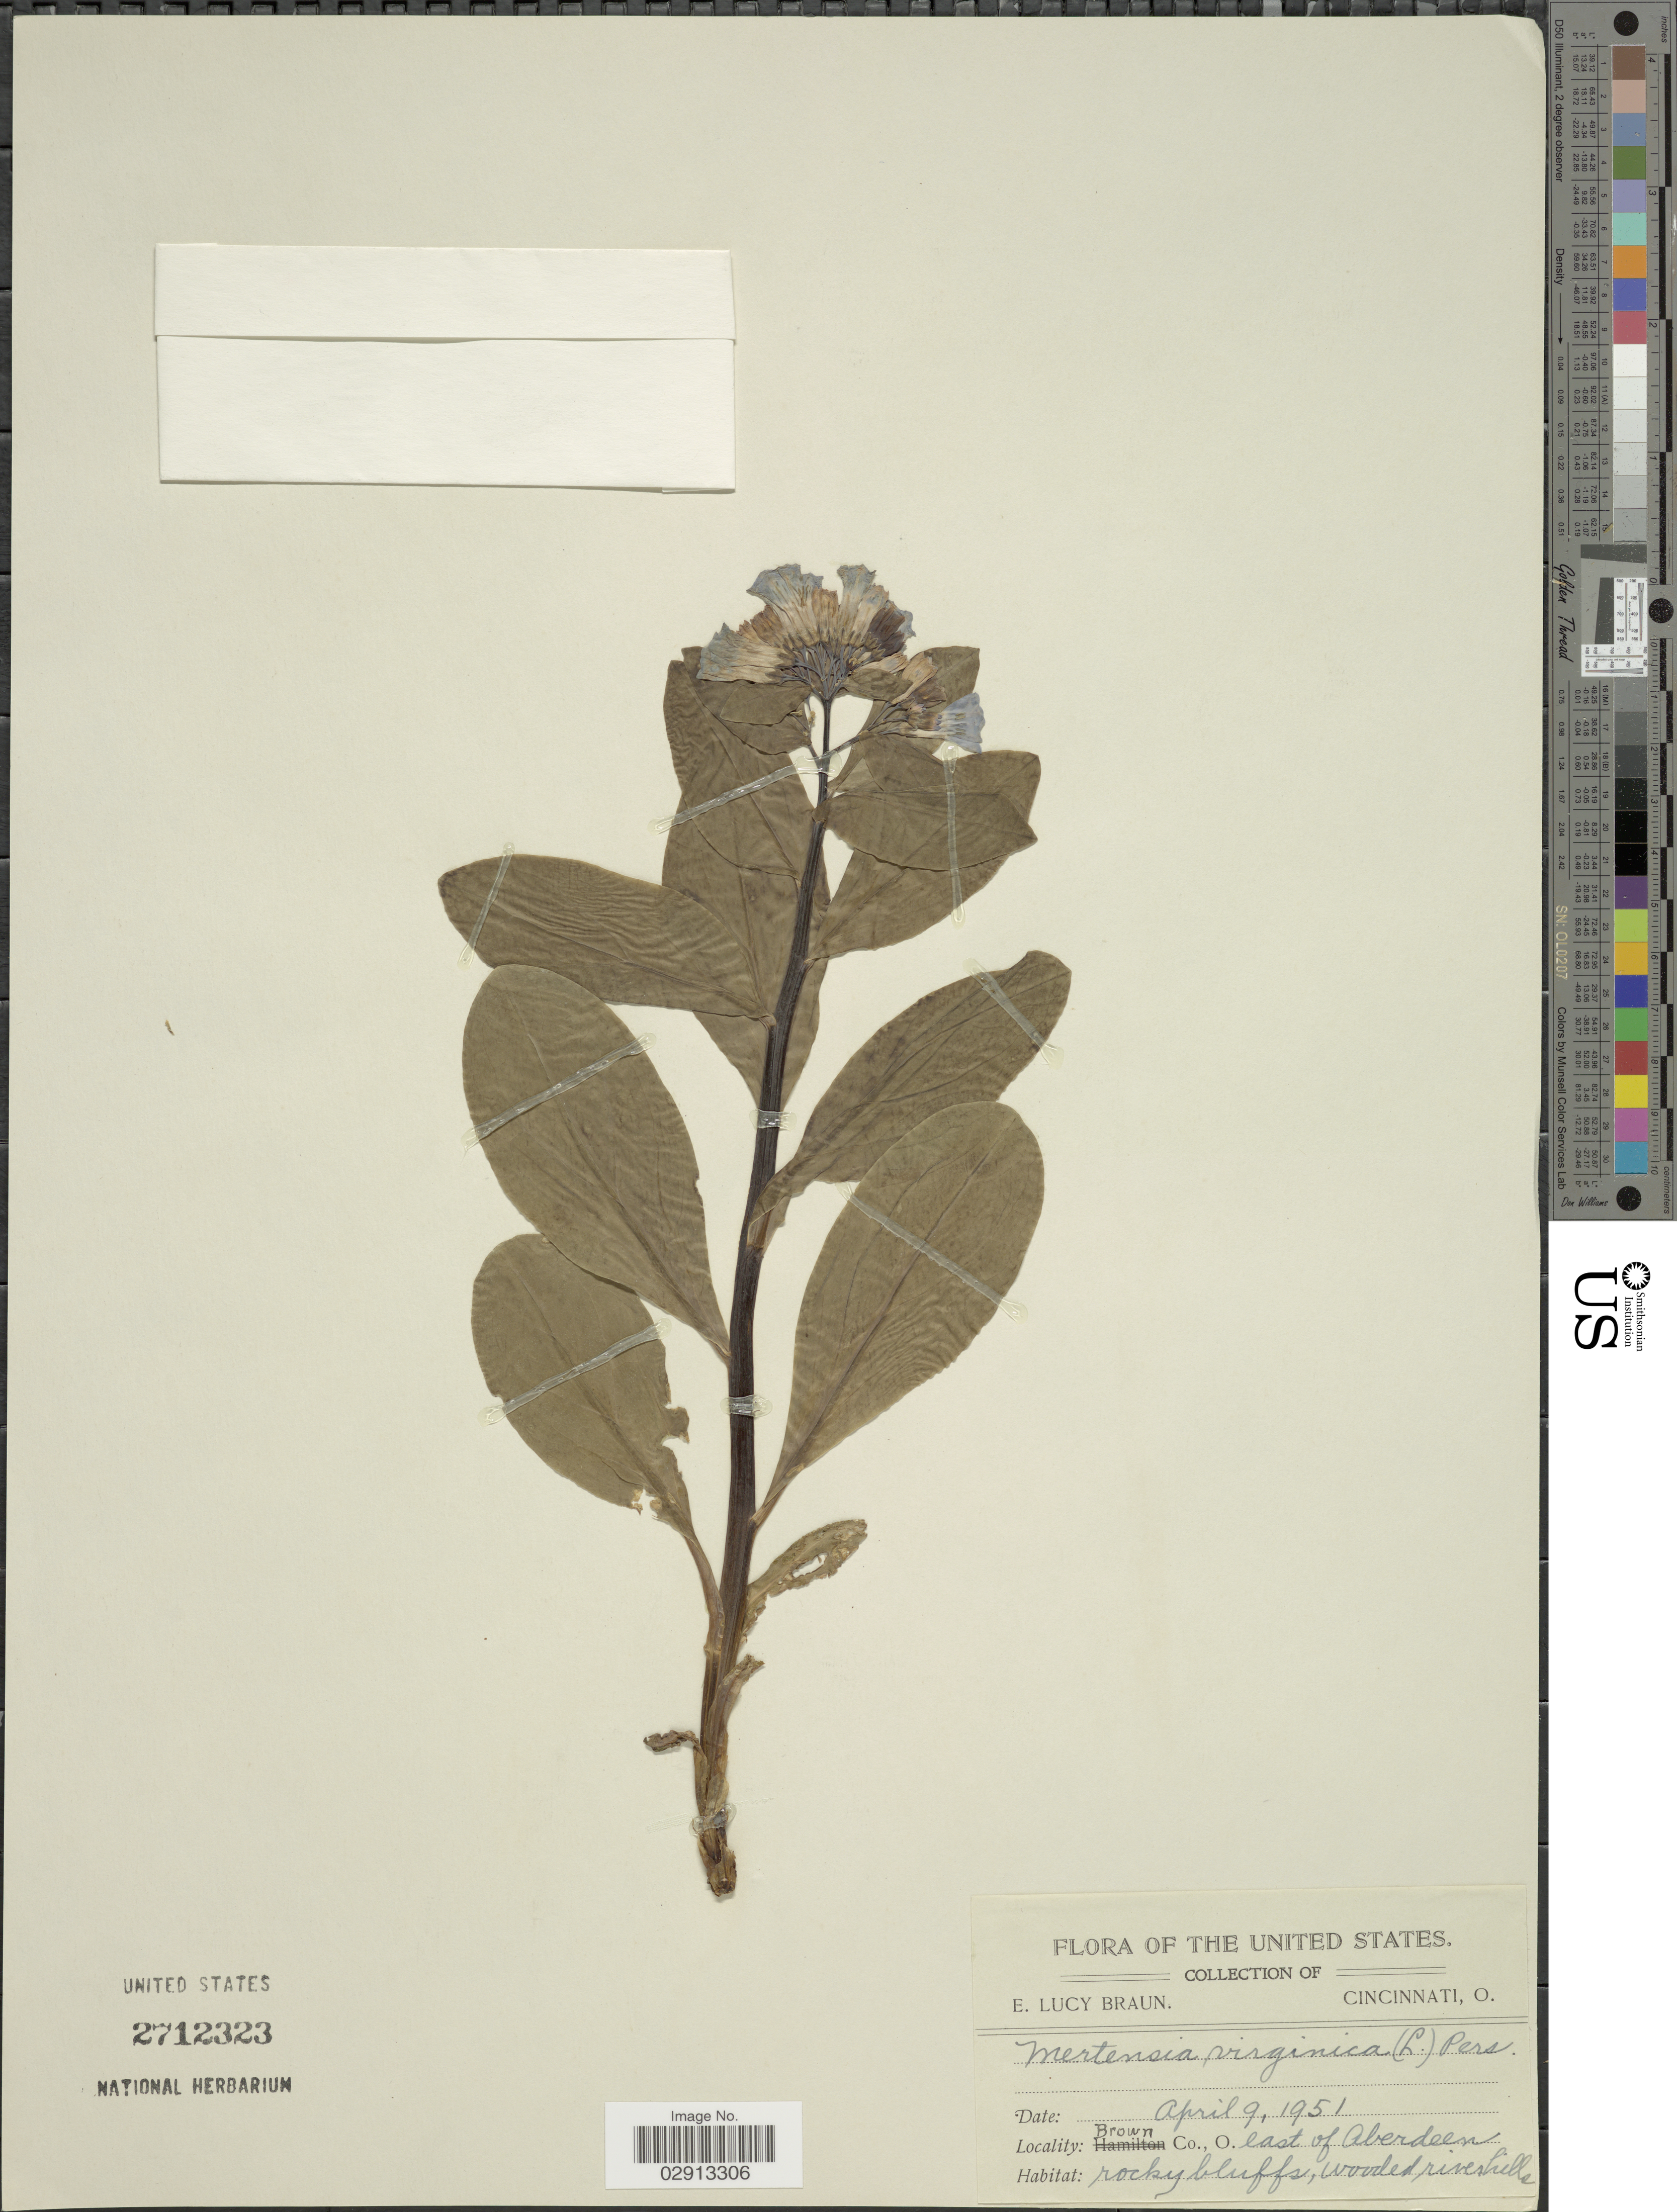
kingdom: Plantae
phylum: Tracheophyta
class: Magnoliopsida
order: Boraginales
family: Boraginaceae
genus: Mertensia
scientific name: Mertensia virginica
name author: (L.) Pers. ex Link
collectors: E. L. Braun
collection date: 1951-04-09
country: United States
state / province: Ohio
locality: The United States. Brown Co. East of Aberdeen.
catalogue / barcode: US 2712323